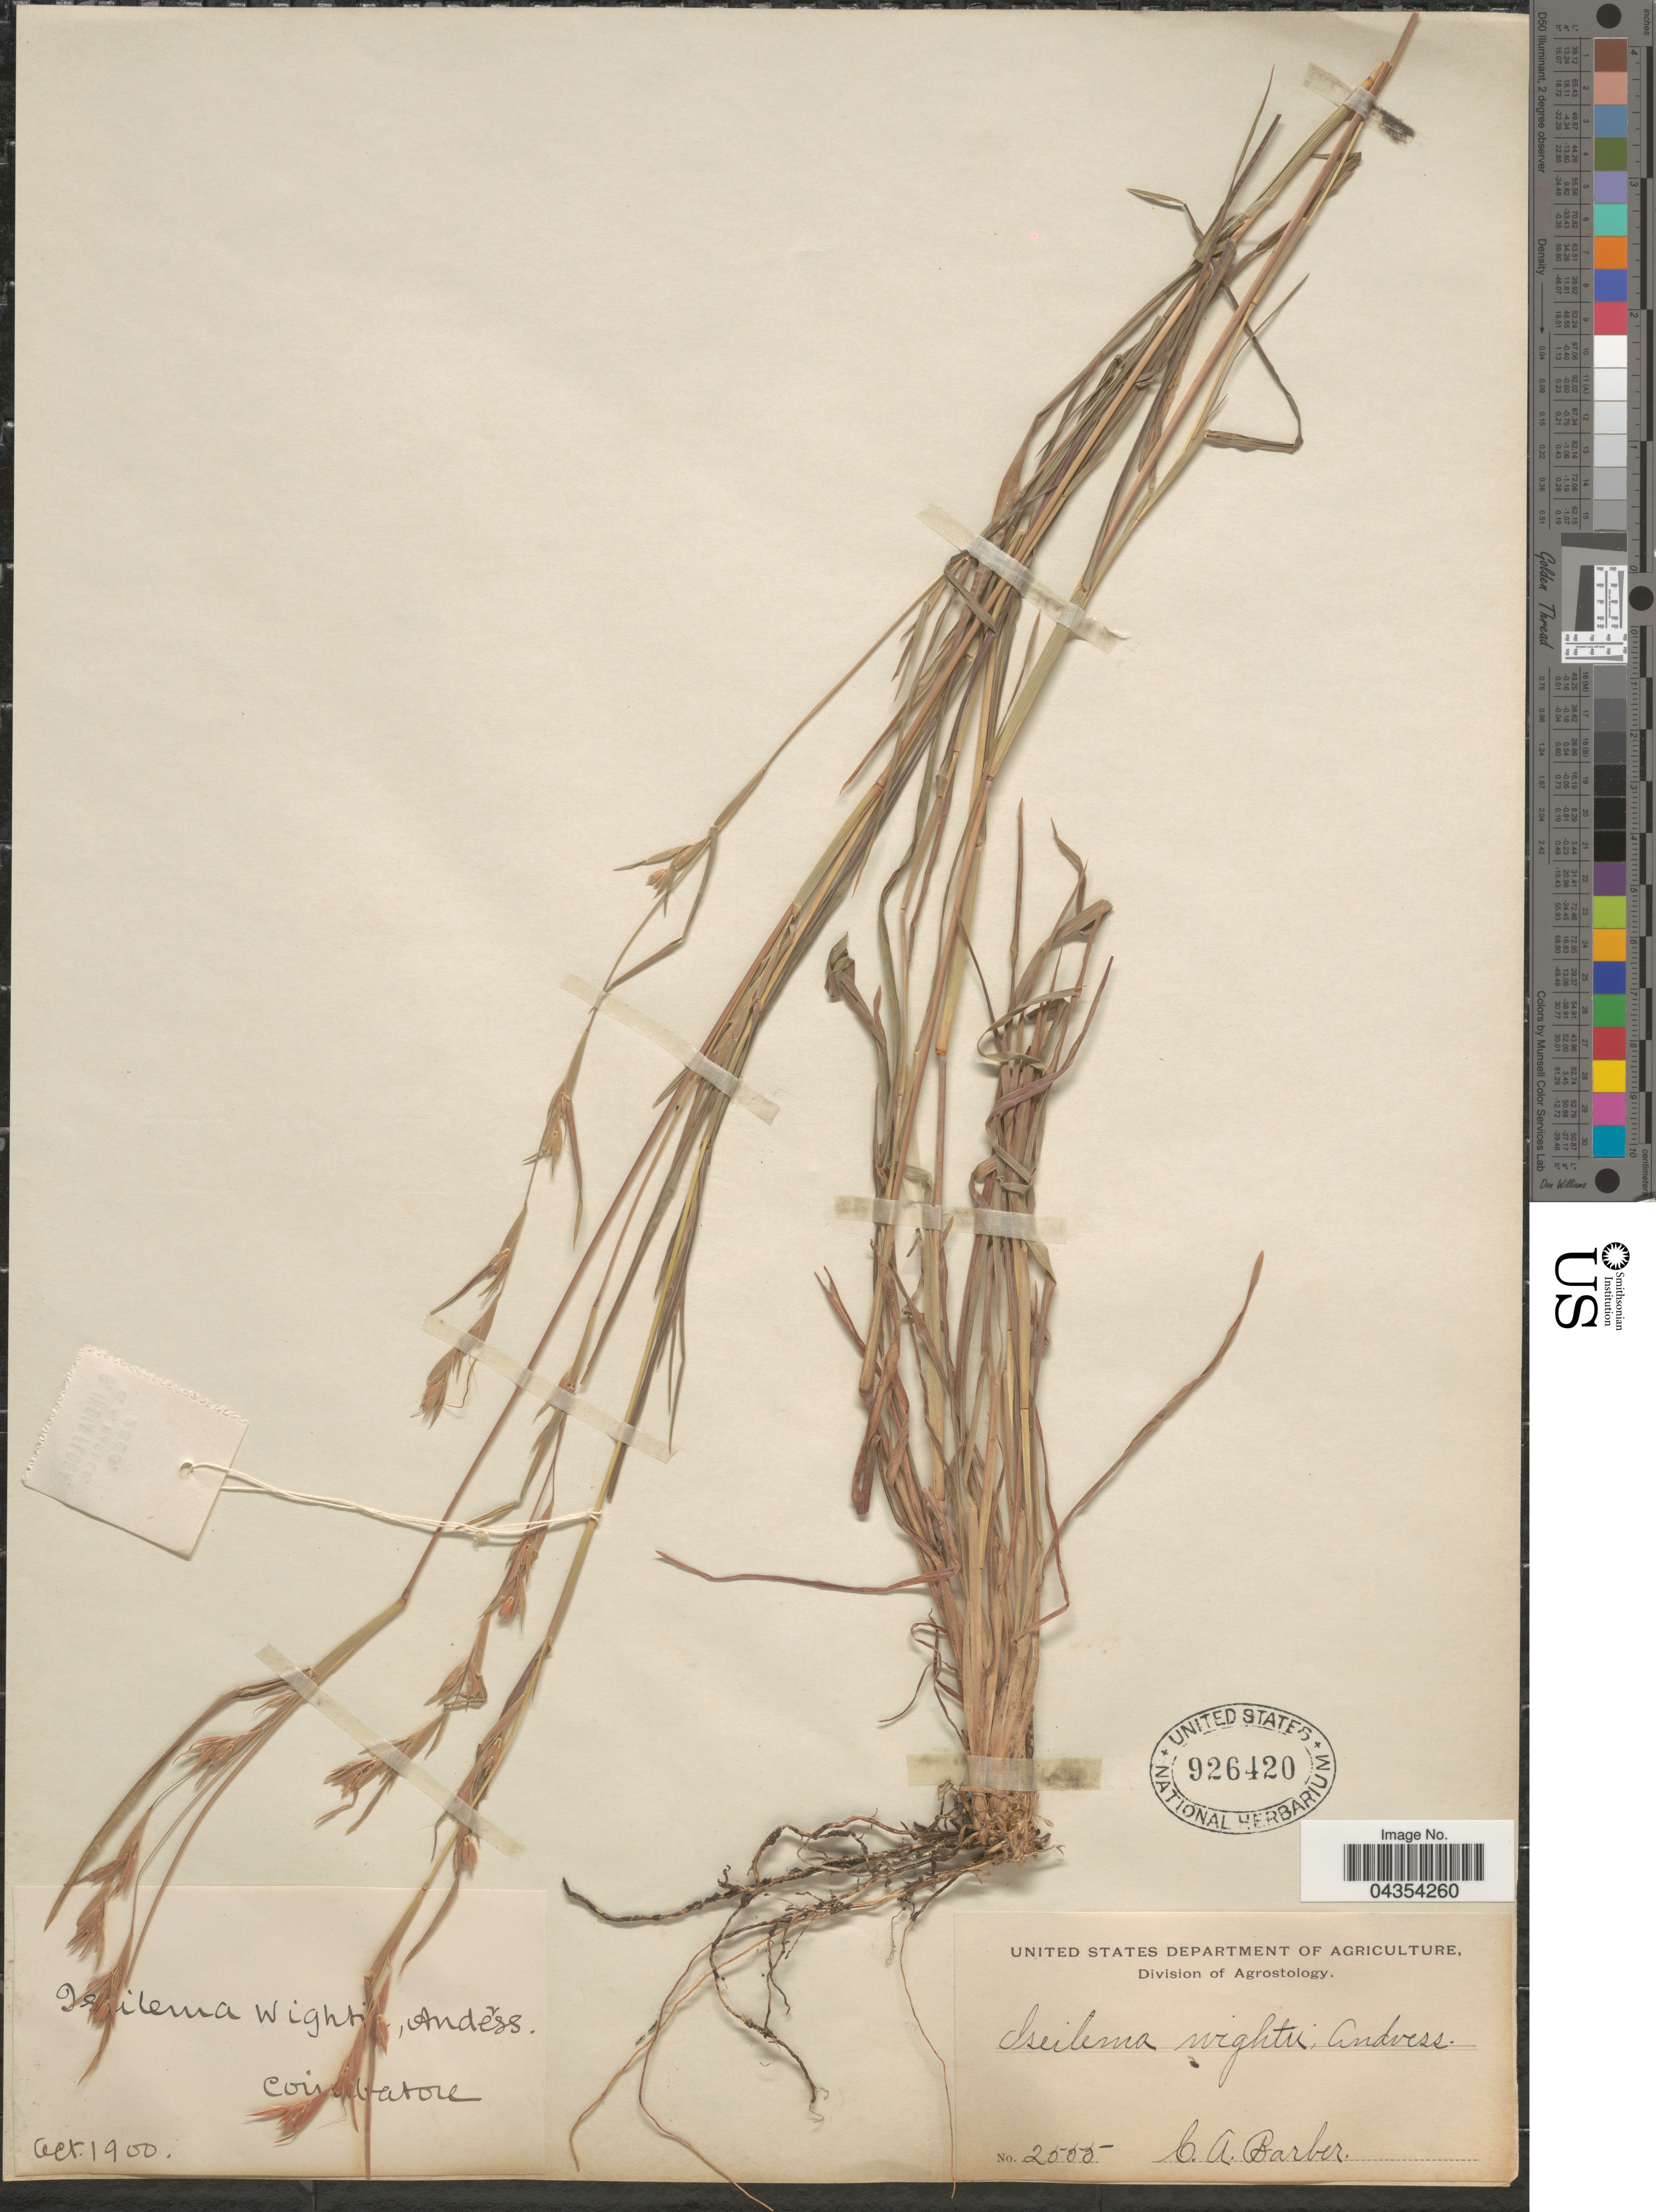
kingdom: Plantae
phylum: Tracheophyta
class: Liliopsida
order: Poales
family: Poaceae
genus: Iseilema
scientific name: Iseilema prostratum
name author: (L.) Andersson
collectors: C. Barber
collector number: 2555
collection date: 1900-10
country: India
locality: Coimbatore.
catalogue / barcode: US 926420